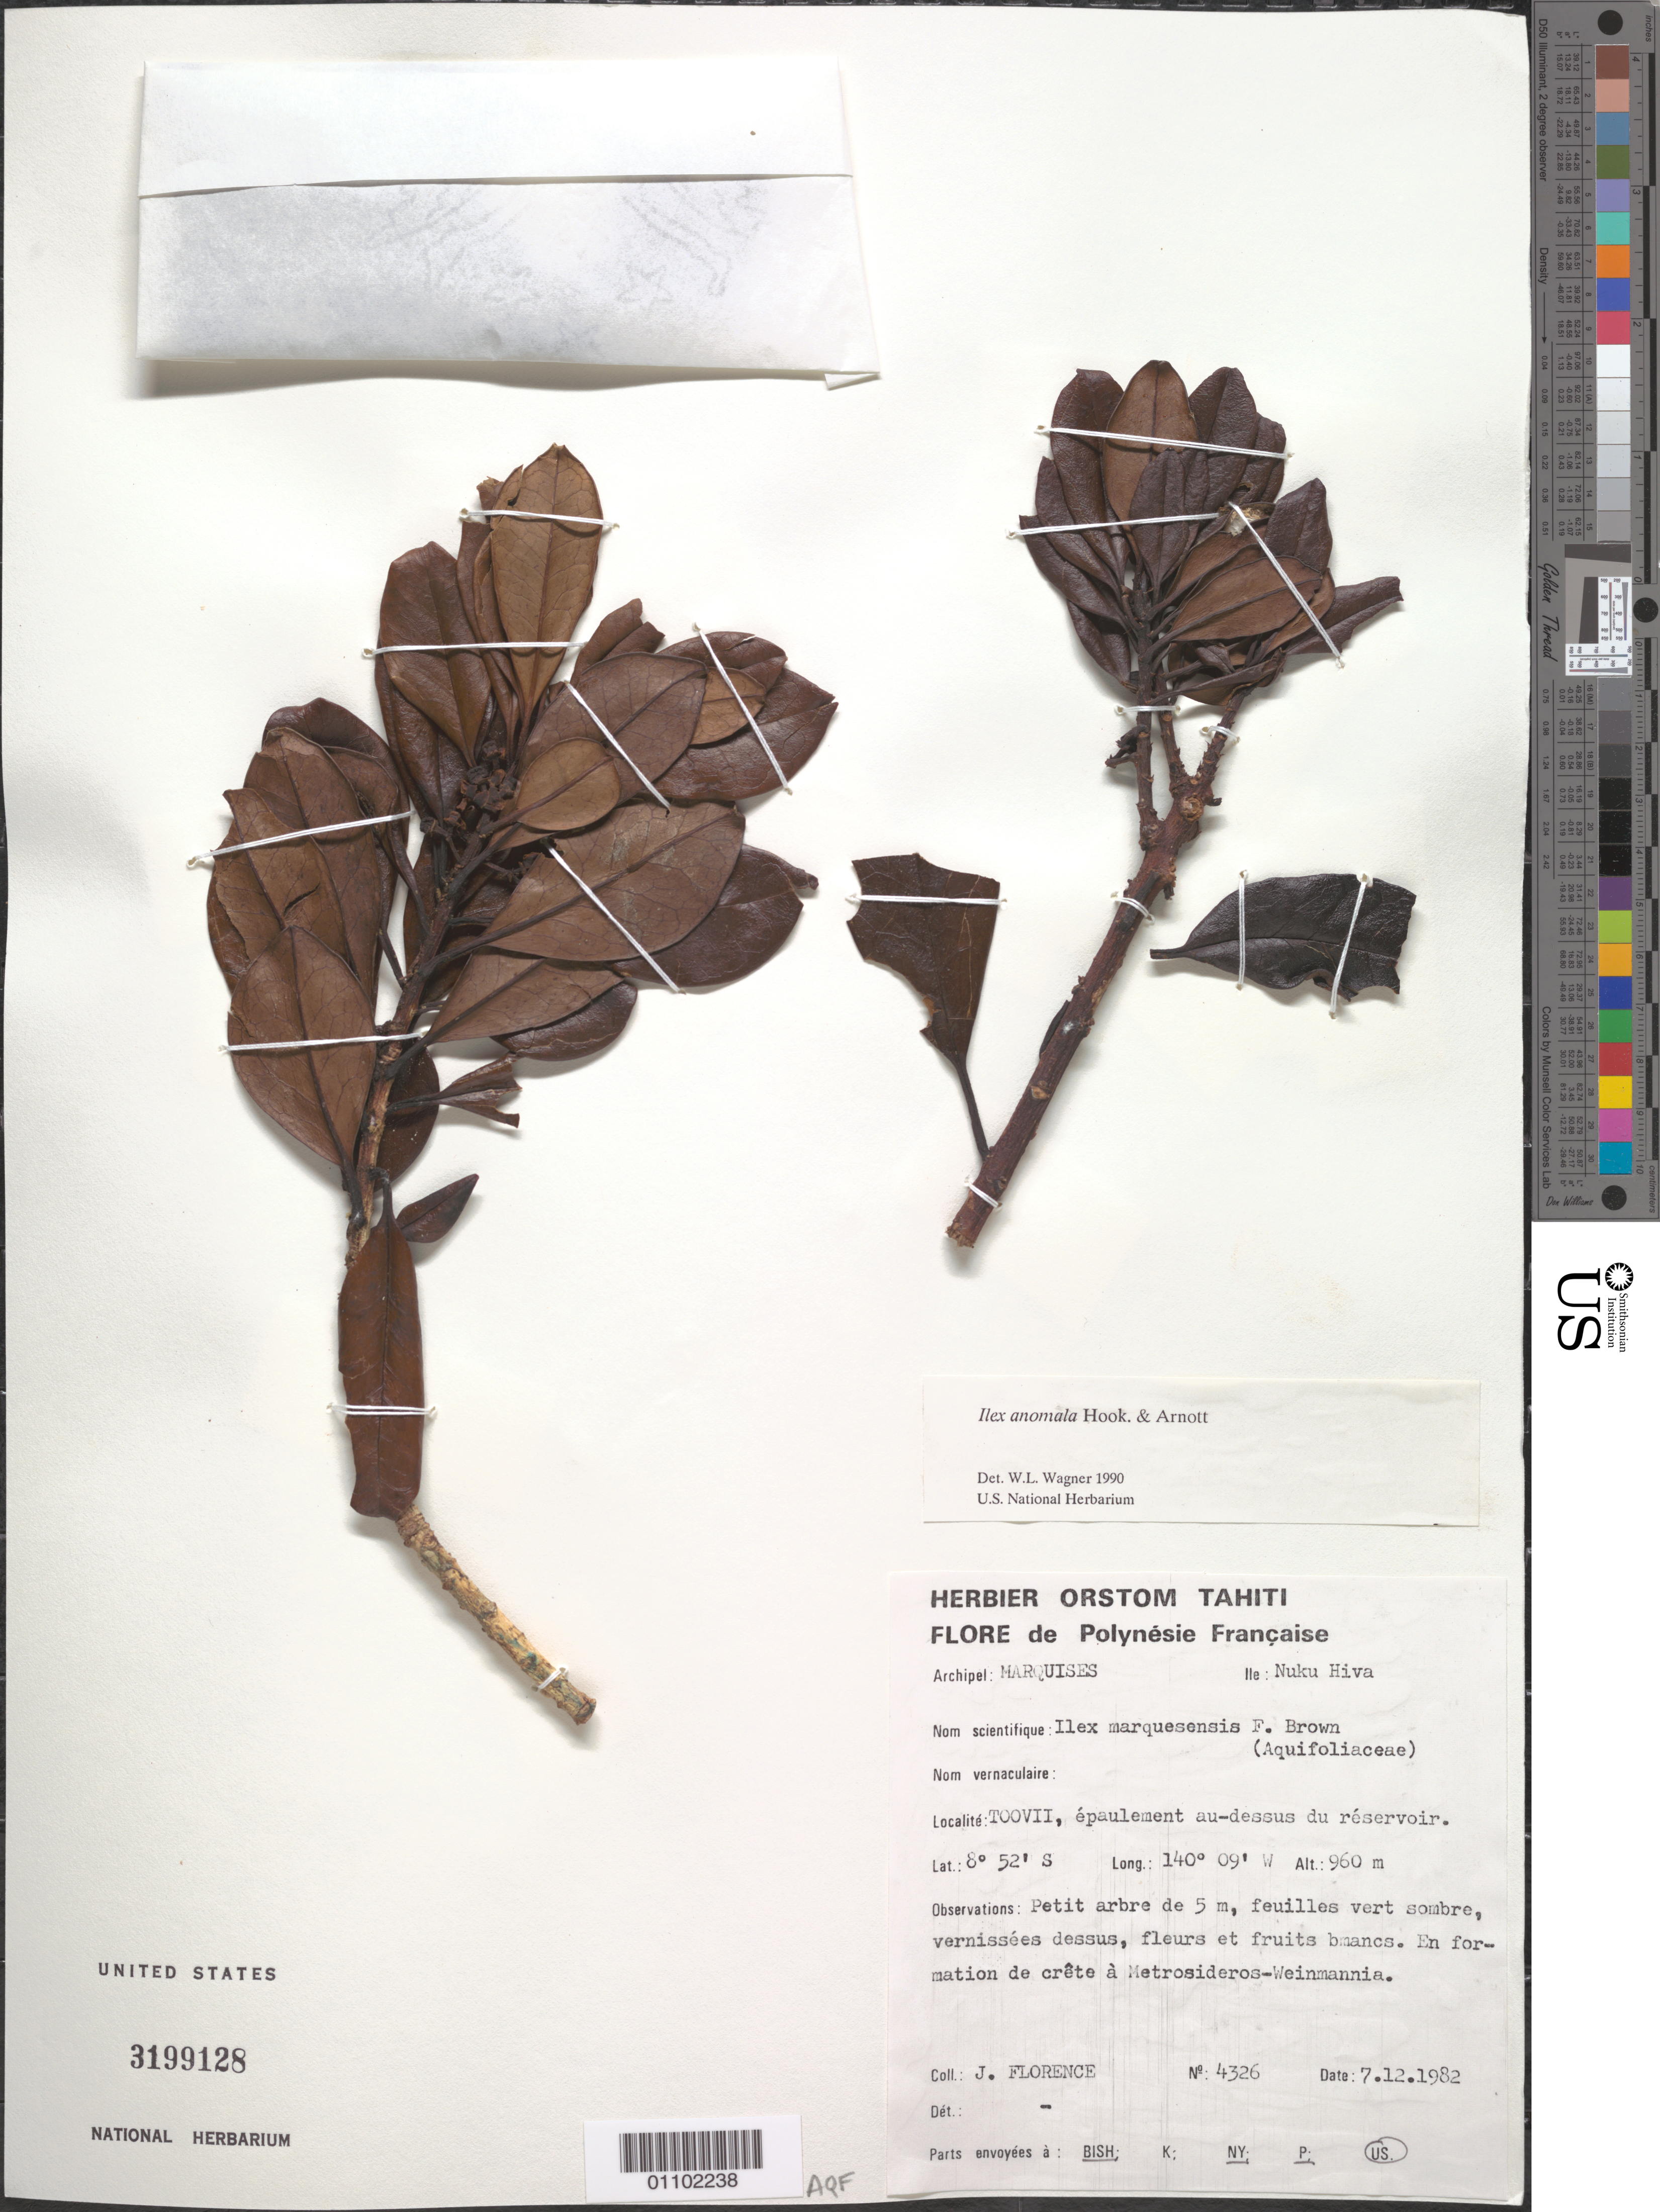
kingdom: Plantae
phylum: Tracheophyta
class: Magnoliopsida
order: Aquifoliales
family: Aquifoliaceae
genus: Ilex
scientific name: Ilex anomala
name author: Hook. & Arn.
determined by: Wagner, W. L., (BOT), Smithsonian Institution - National Museum of Natural History (UNITED STATES)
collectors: J. Florence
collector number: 4326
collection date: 1982-12-07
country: French Polynesia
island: Nuku Hiva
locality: Toovii, épaulement au-dessus du réservoir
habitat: En formation de crête à Metrosideros-Weinmannia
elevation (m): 960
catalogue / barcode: US 3199128